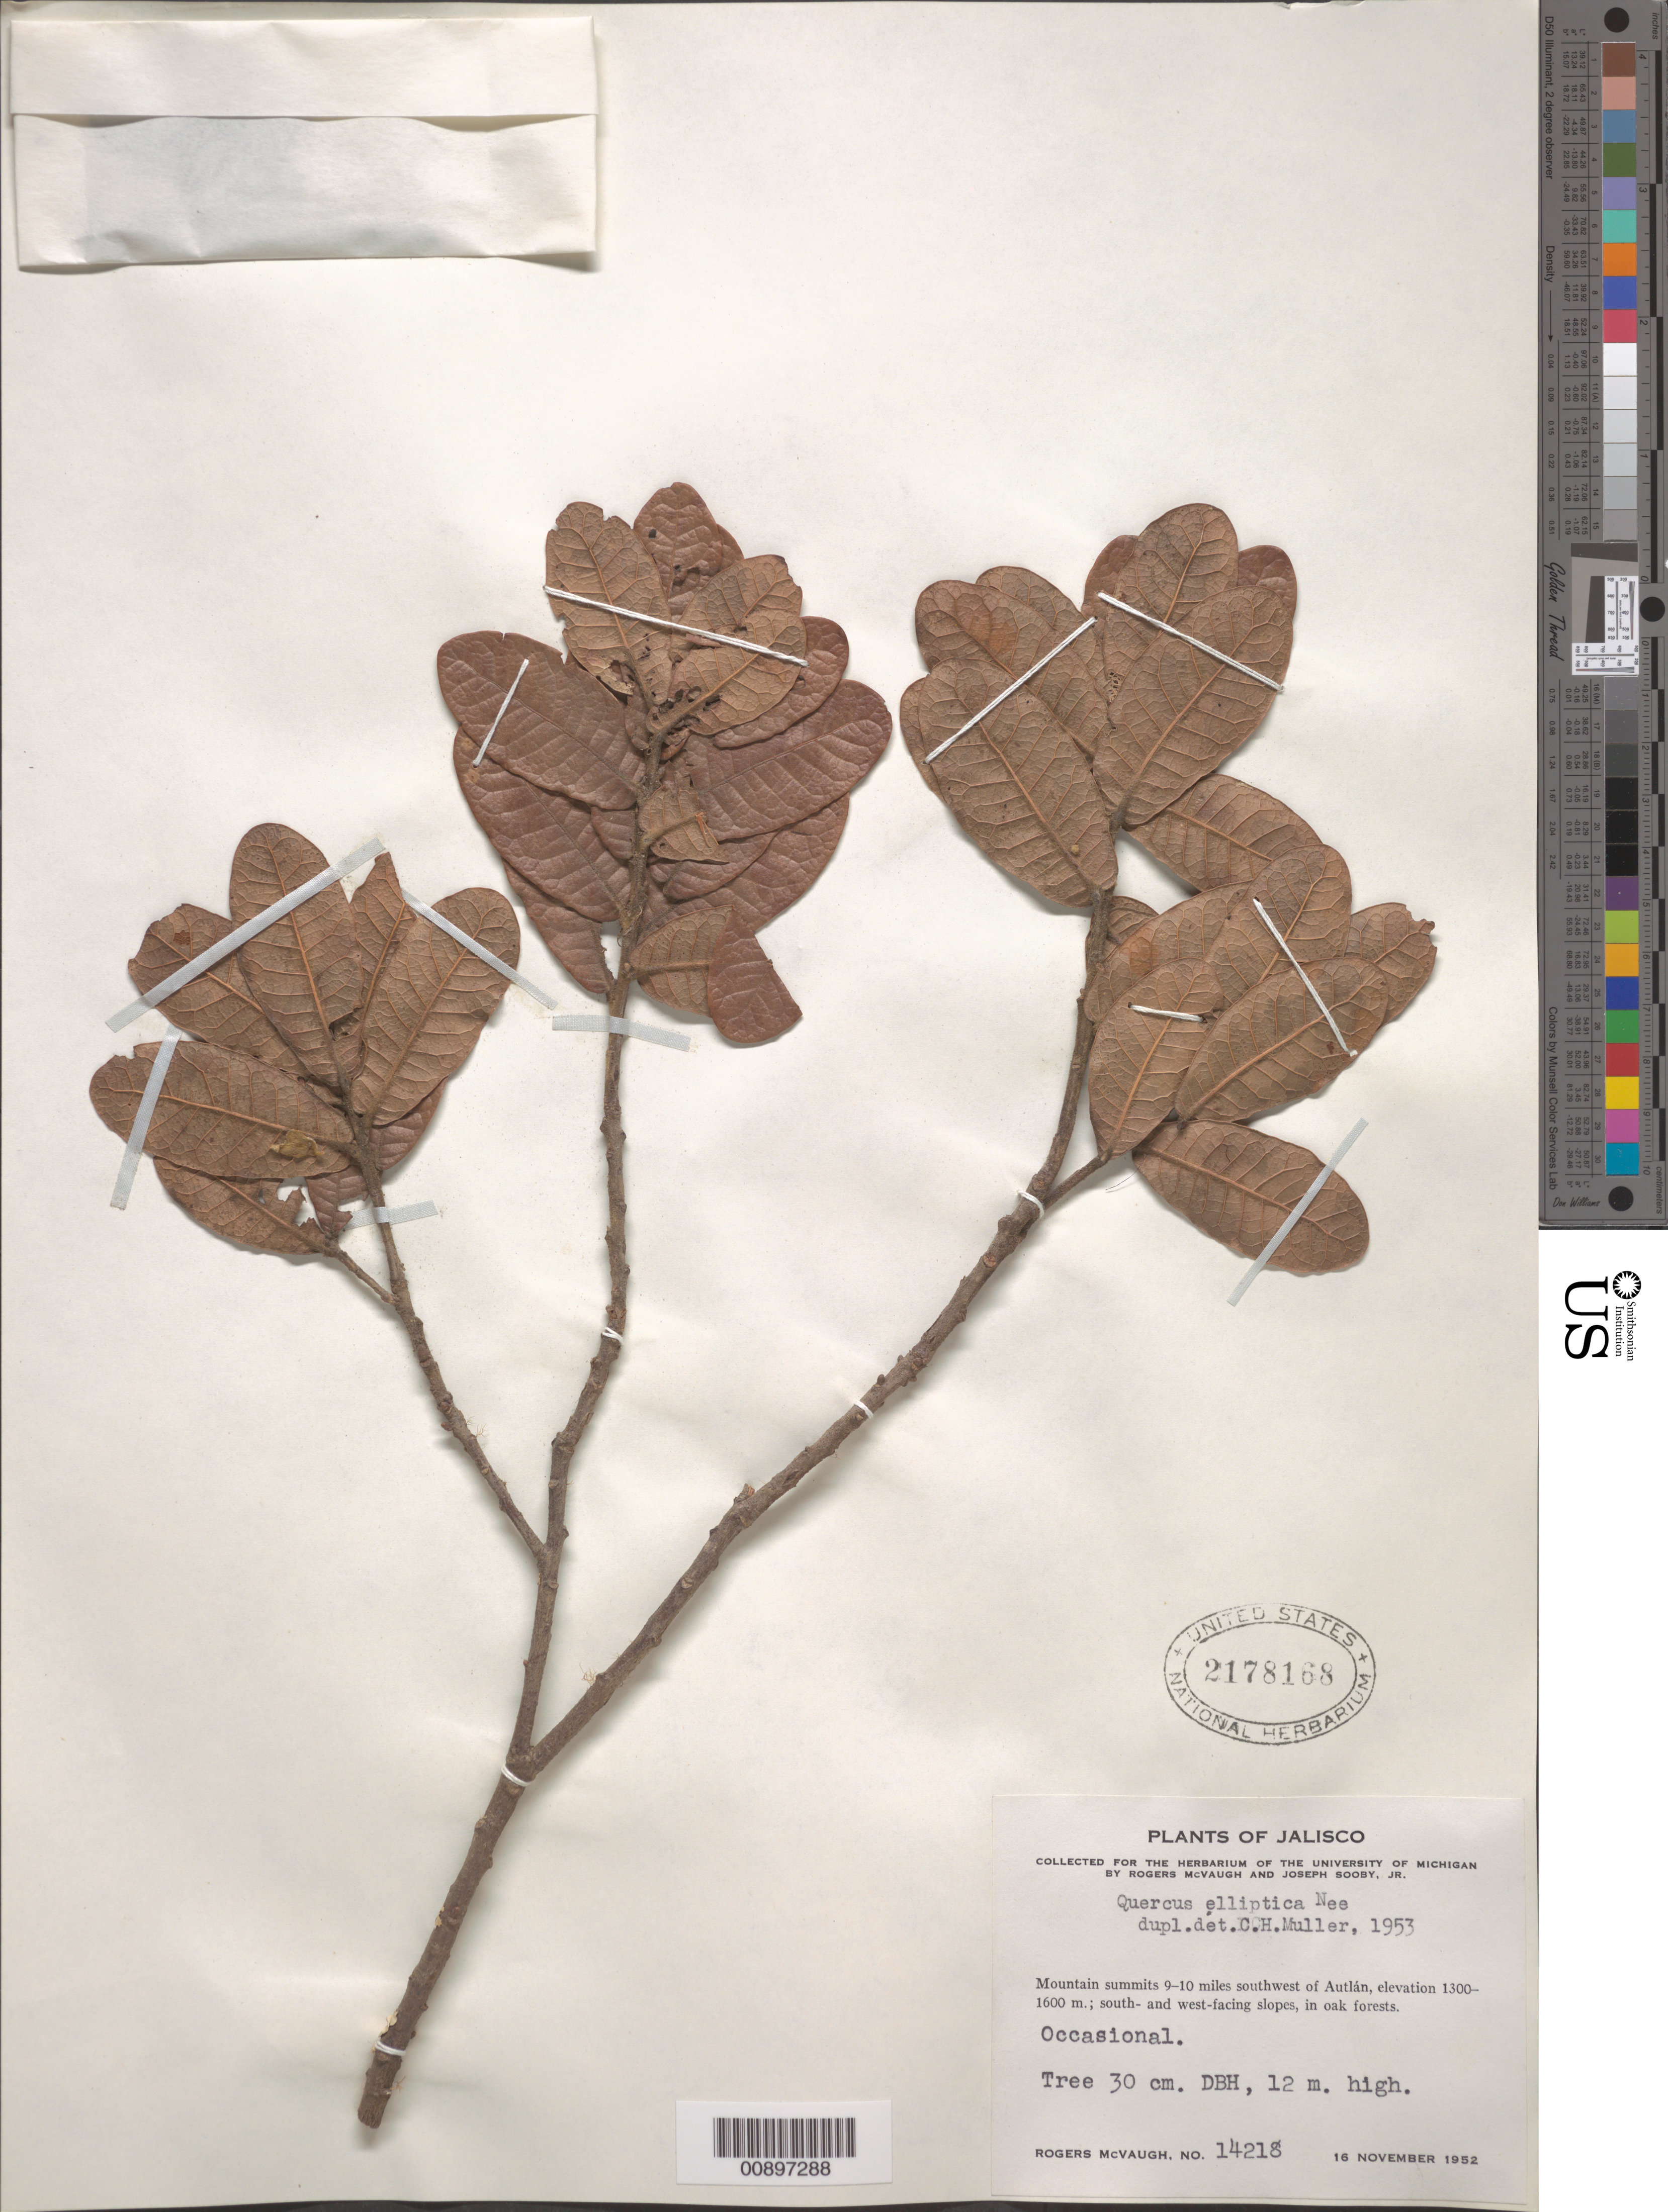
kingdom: Plantae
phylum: Tracheophyta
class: Magnoliopsida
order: Fagales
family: Fagaceae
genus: Quercus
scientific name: Quercus elliptica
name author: Née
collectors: R. McVaugh & J. Sooby Jr.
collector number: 14218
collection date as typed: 16 Nov 1952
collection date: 1952-11-16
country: Mexico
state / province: Jalisco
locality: Mountain summits 9-10 miles southwest of Autlán, Jalisco.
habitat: South- and west - facing slopes, in oak forests.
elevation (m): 1600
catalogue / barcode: US 2178168